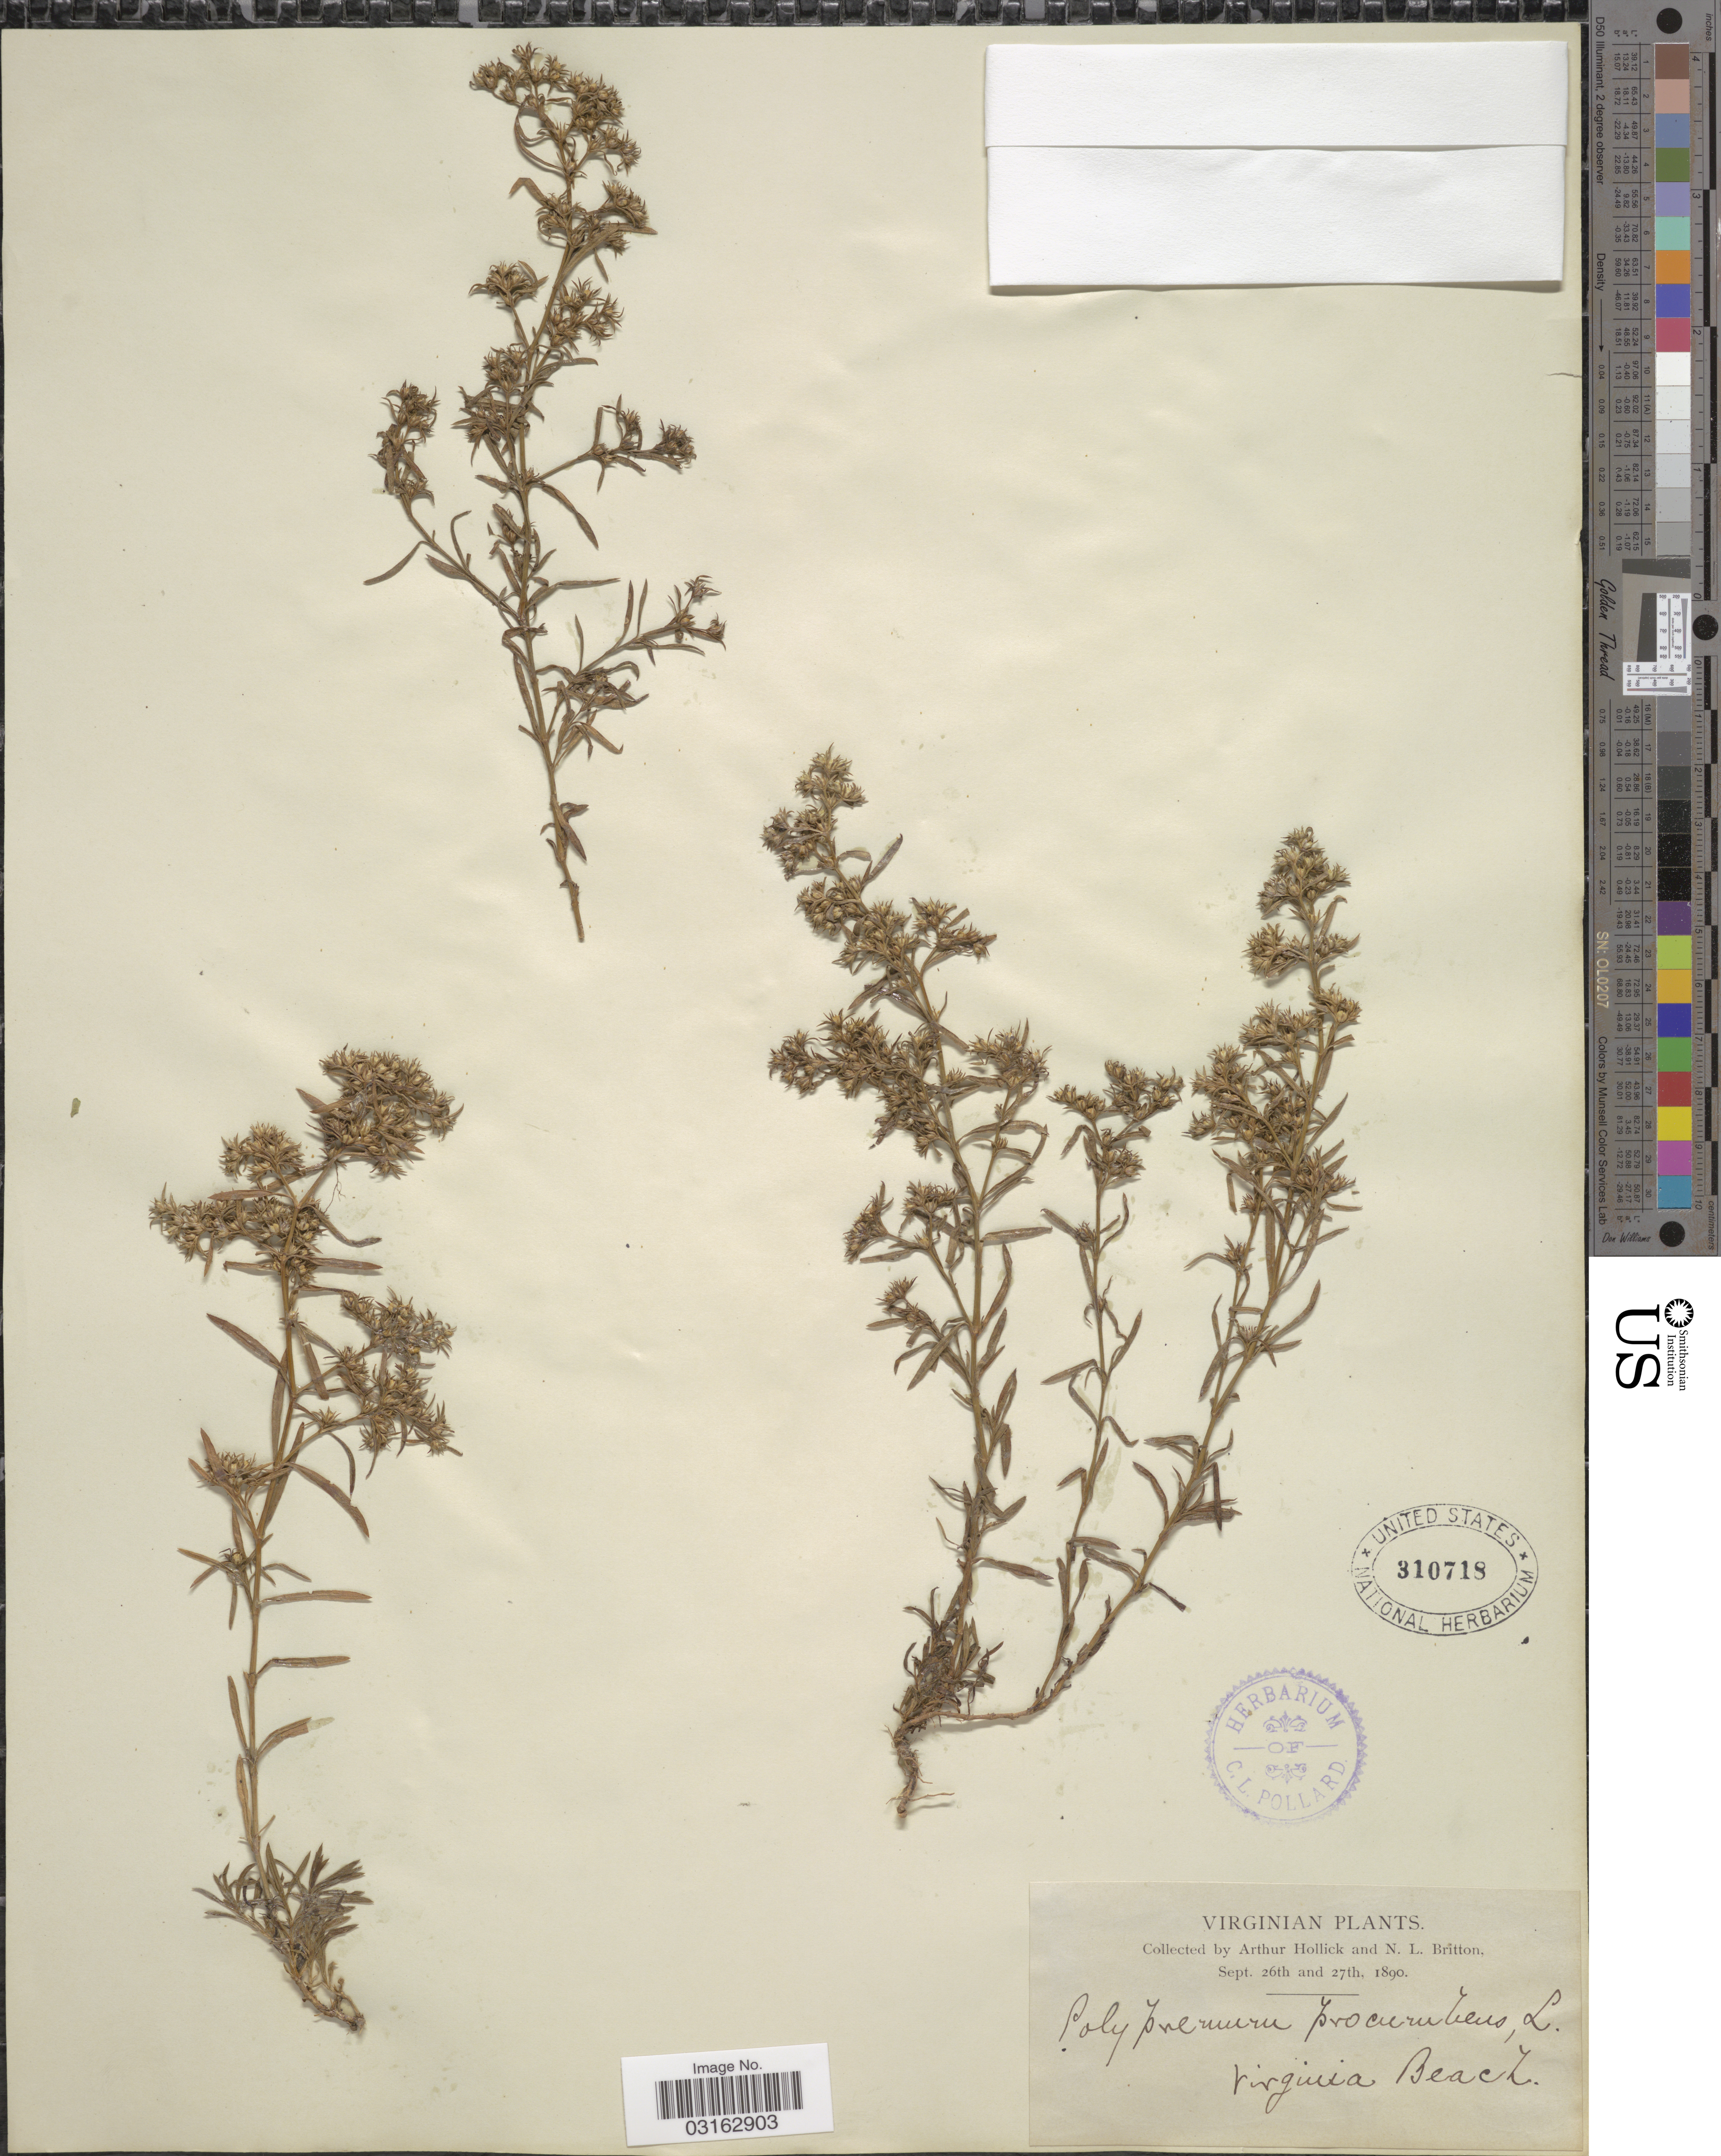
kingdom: Plantae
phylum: Tracheophyta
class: Magnoliopsida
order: Lamiales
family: Tetrachondraceae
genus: Polypremum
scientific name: Polypremum procumbens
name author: L.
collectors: A. Hollick & N. Britton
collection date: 1890-09-26/1890-09-27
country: United States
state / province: Virginia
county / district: City of Virginia Beach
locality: Virginia Beach.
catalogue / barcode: US 310718